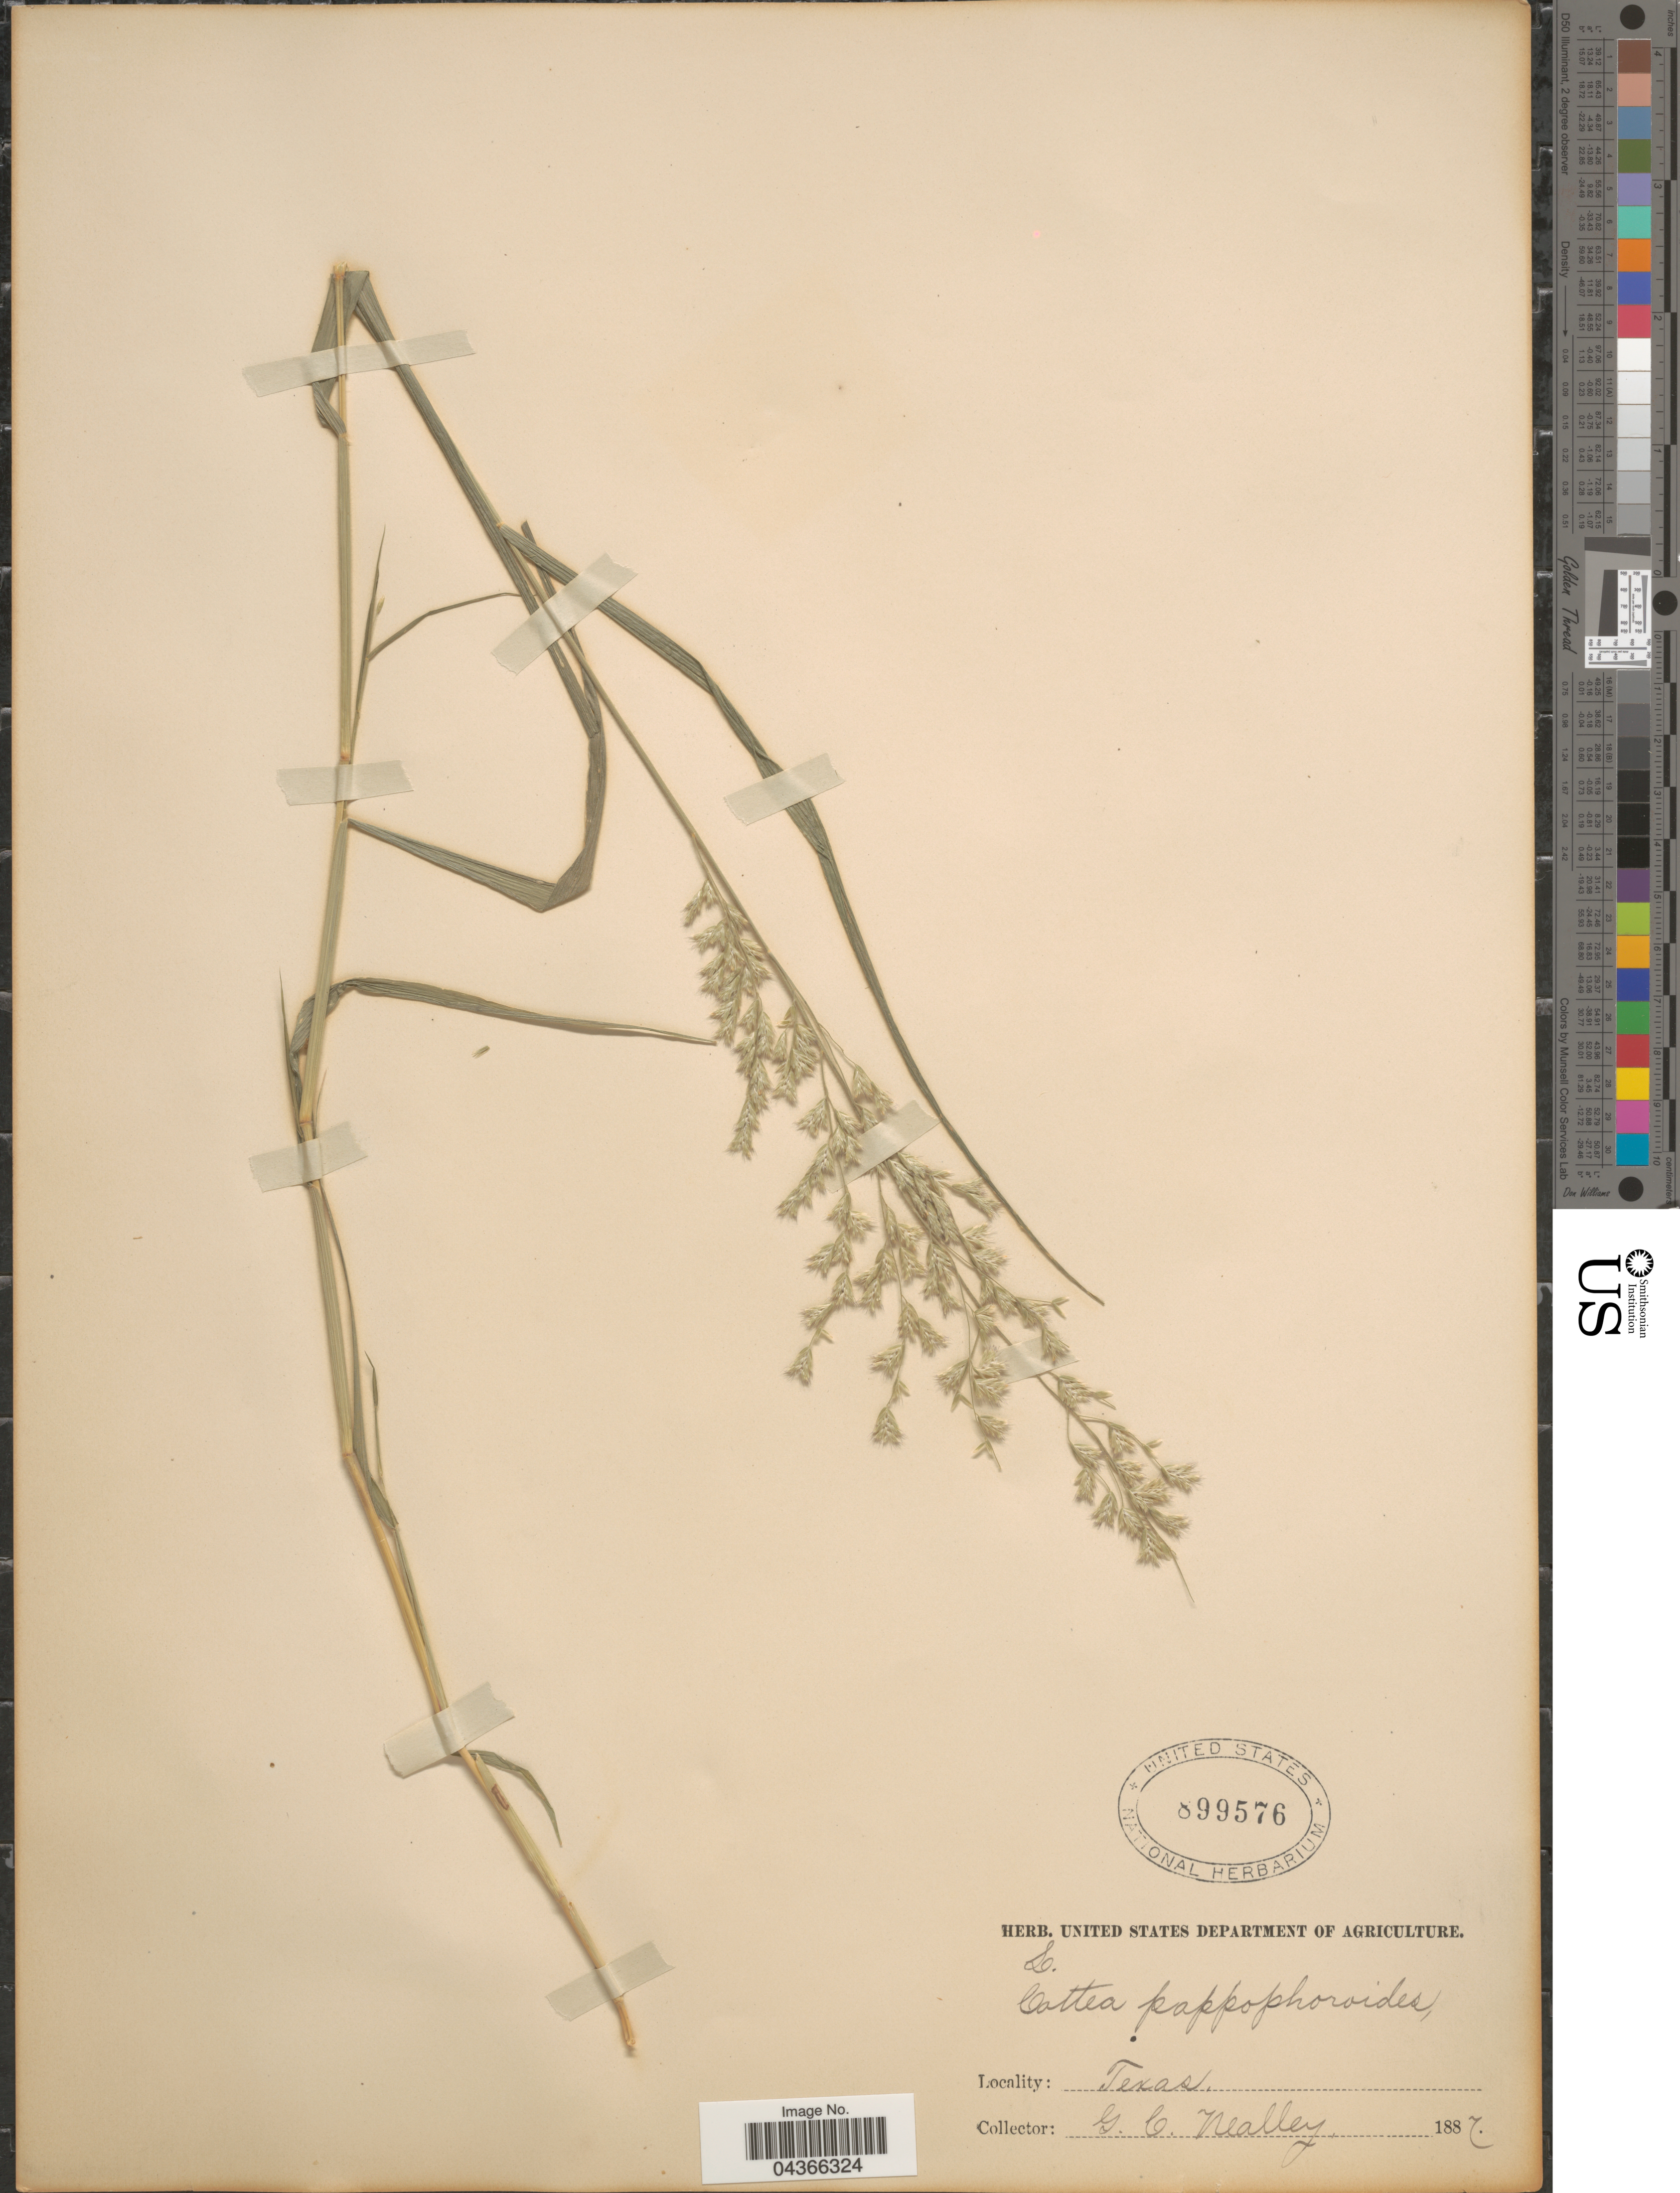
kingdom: Plantae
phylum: Tracheophyta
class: Liliopsida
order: Poales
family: Poaceae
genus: Cottea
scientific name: Cottea pappophoroides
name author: Kunth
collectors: G. C. Nealley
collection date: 1887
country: United States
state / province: Texas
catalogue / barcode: US 899576